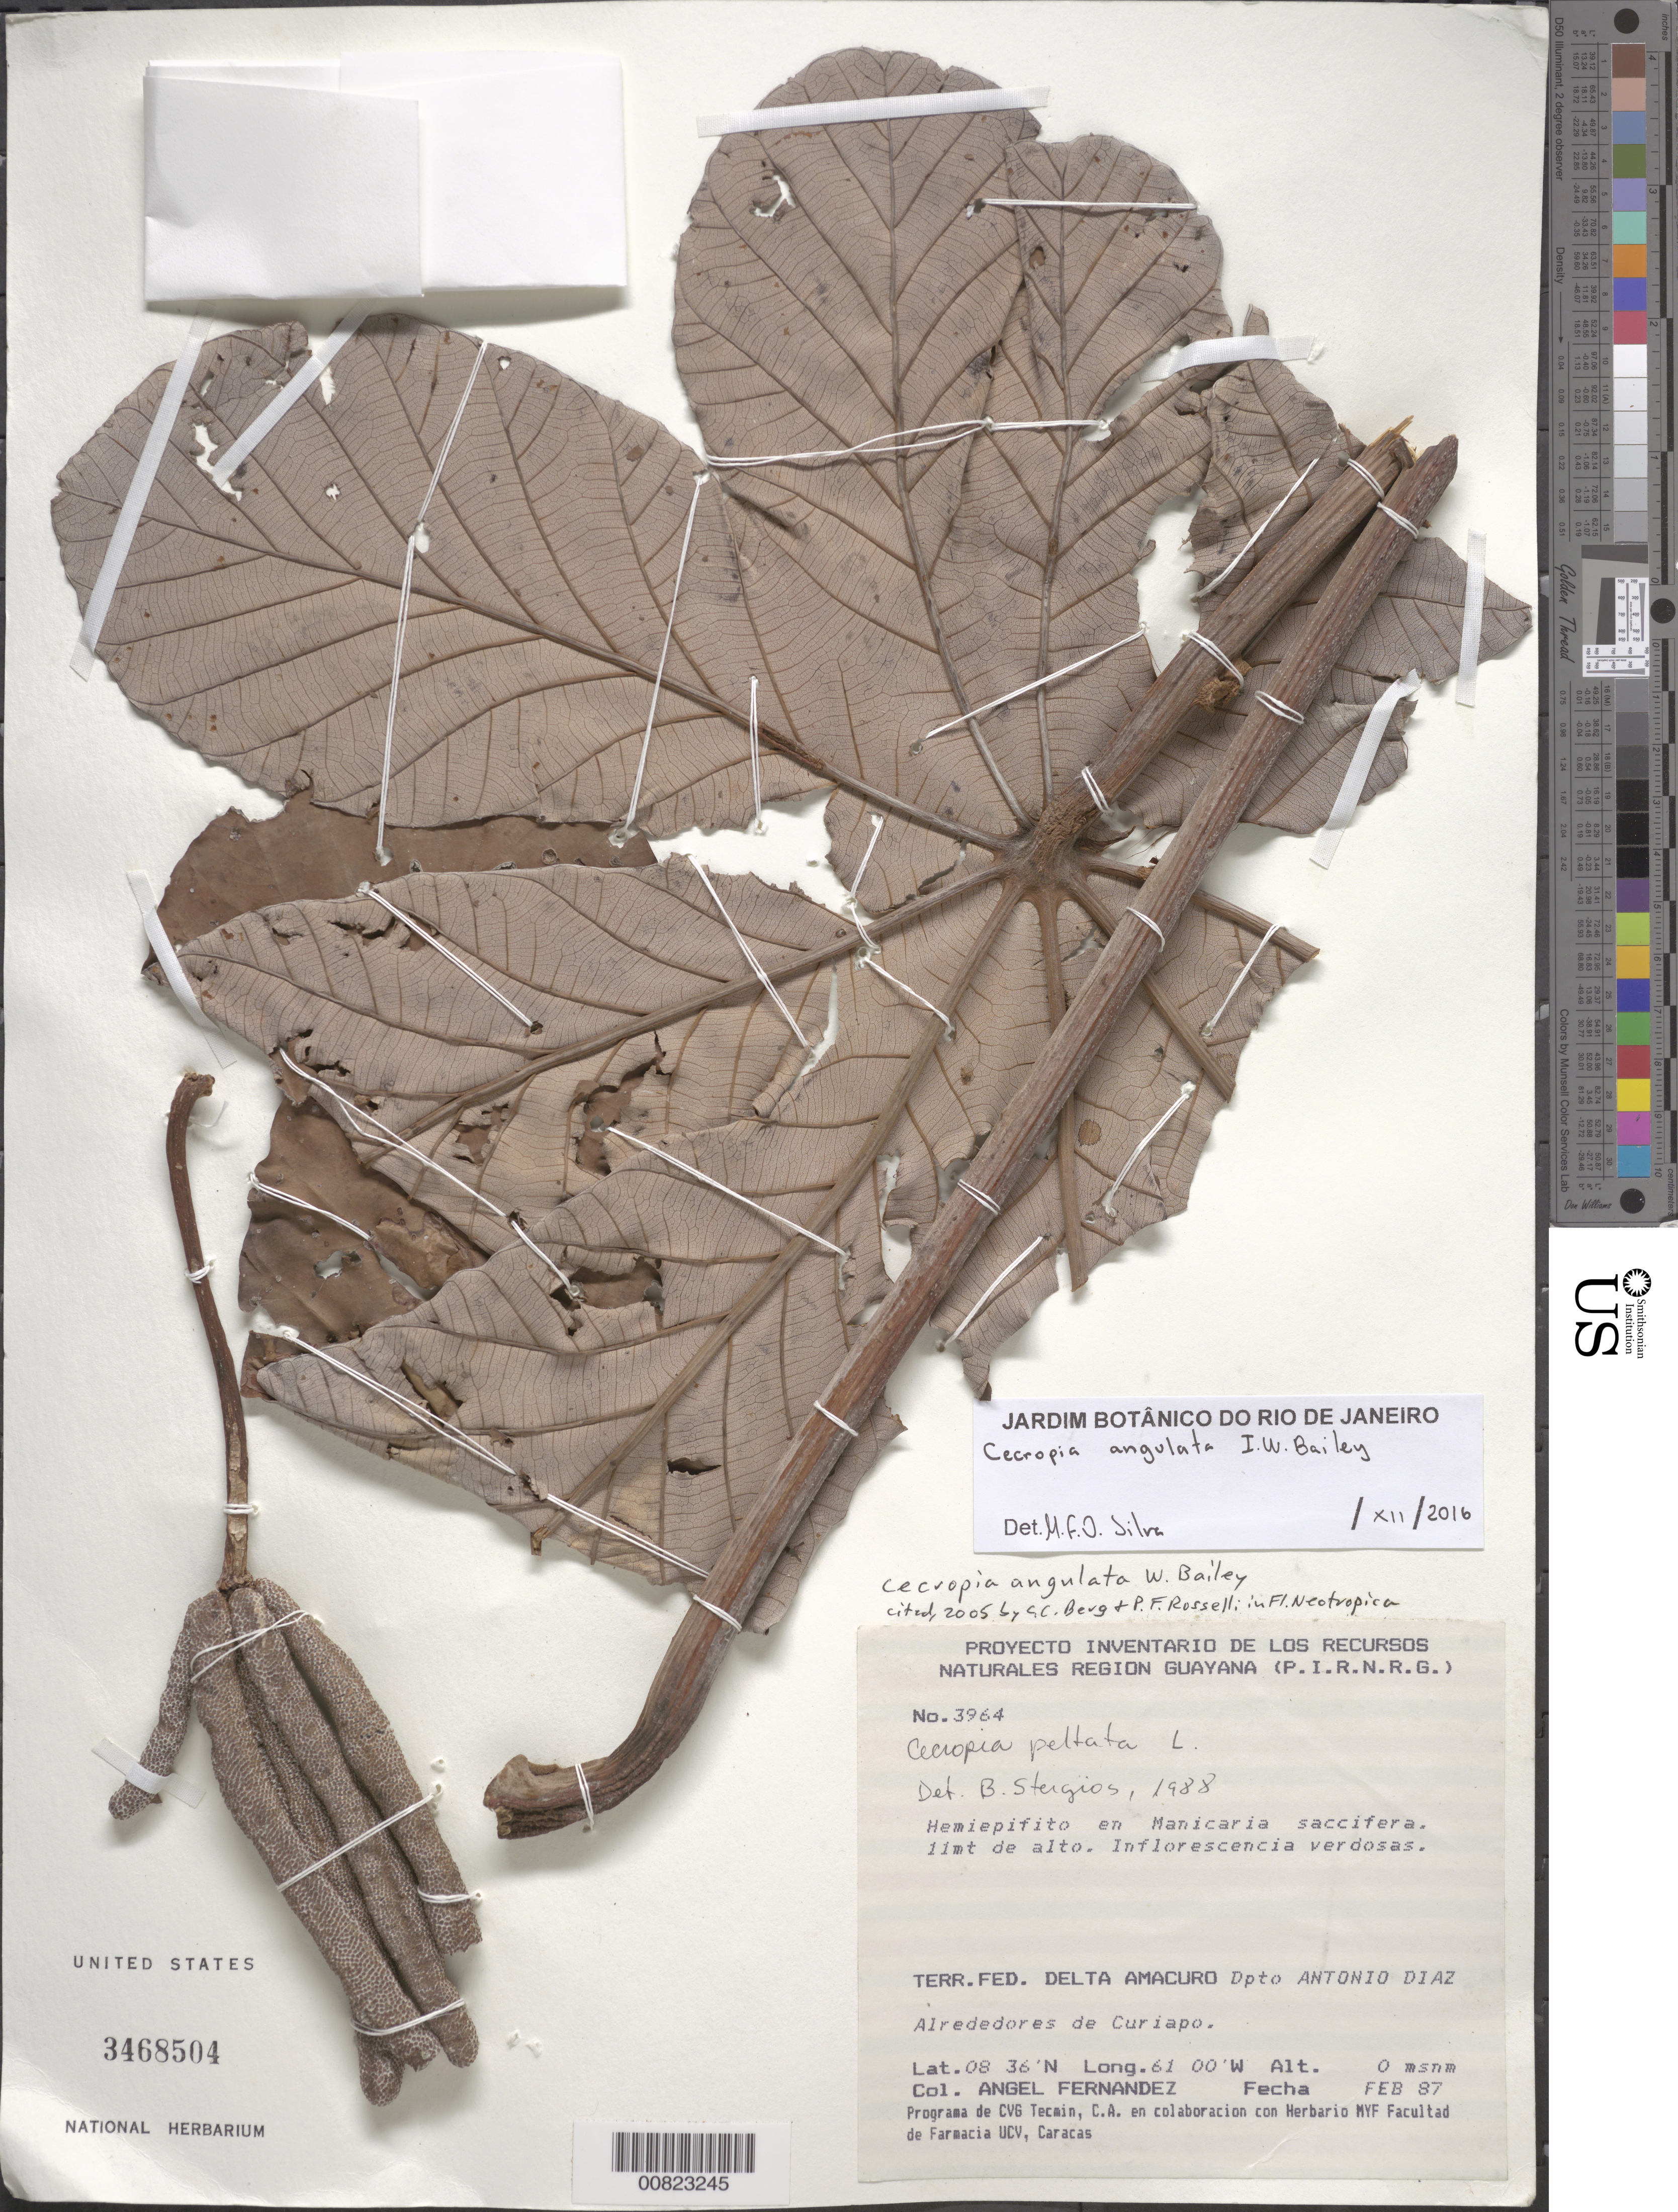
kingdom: Plantae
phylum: Tracheophyta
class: Magnoliopsida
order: Rosales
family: Urticaceae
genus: Cecropia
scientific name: Cecropia angulata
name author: I.W. Bailey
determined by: Berg, C. C.; Rosselli, P. F.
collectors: A. Fernández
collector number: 3964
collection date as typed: Feb-87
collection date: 1987-02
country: Venezuela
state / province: Delta Amacuro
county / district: Antonio Díaz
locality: Curiapo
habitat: En Manicaria saccifera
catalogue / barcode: US 3468504